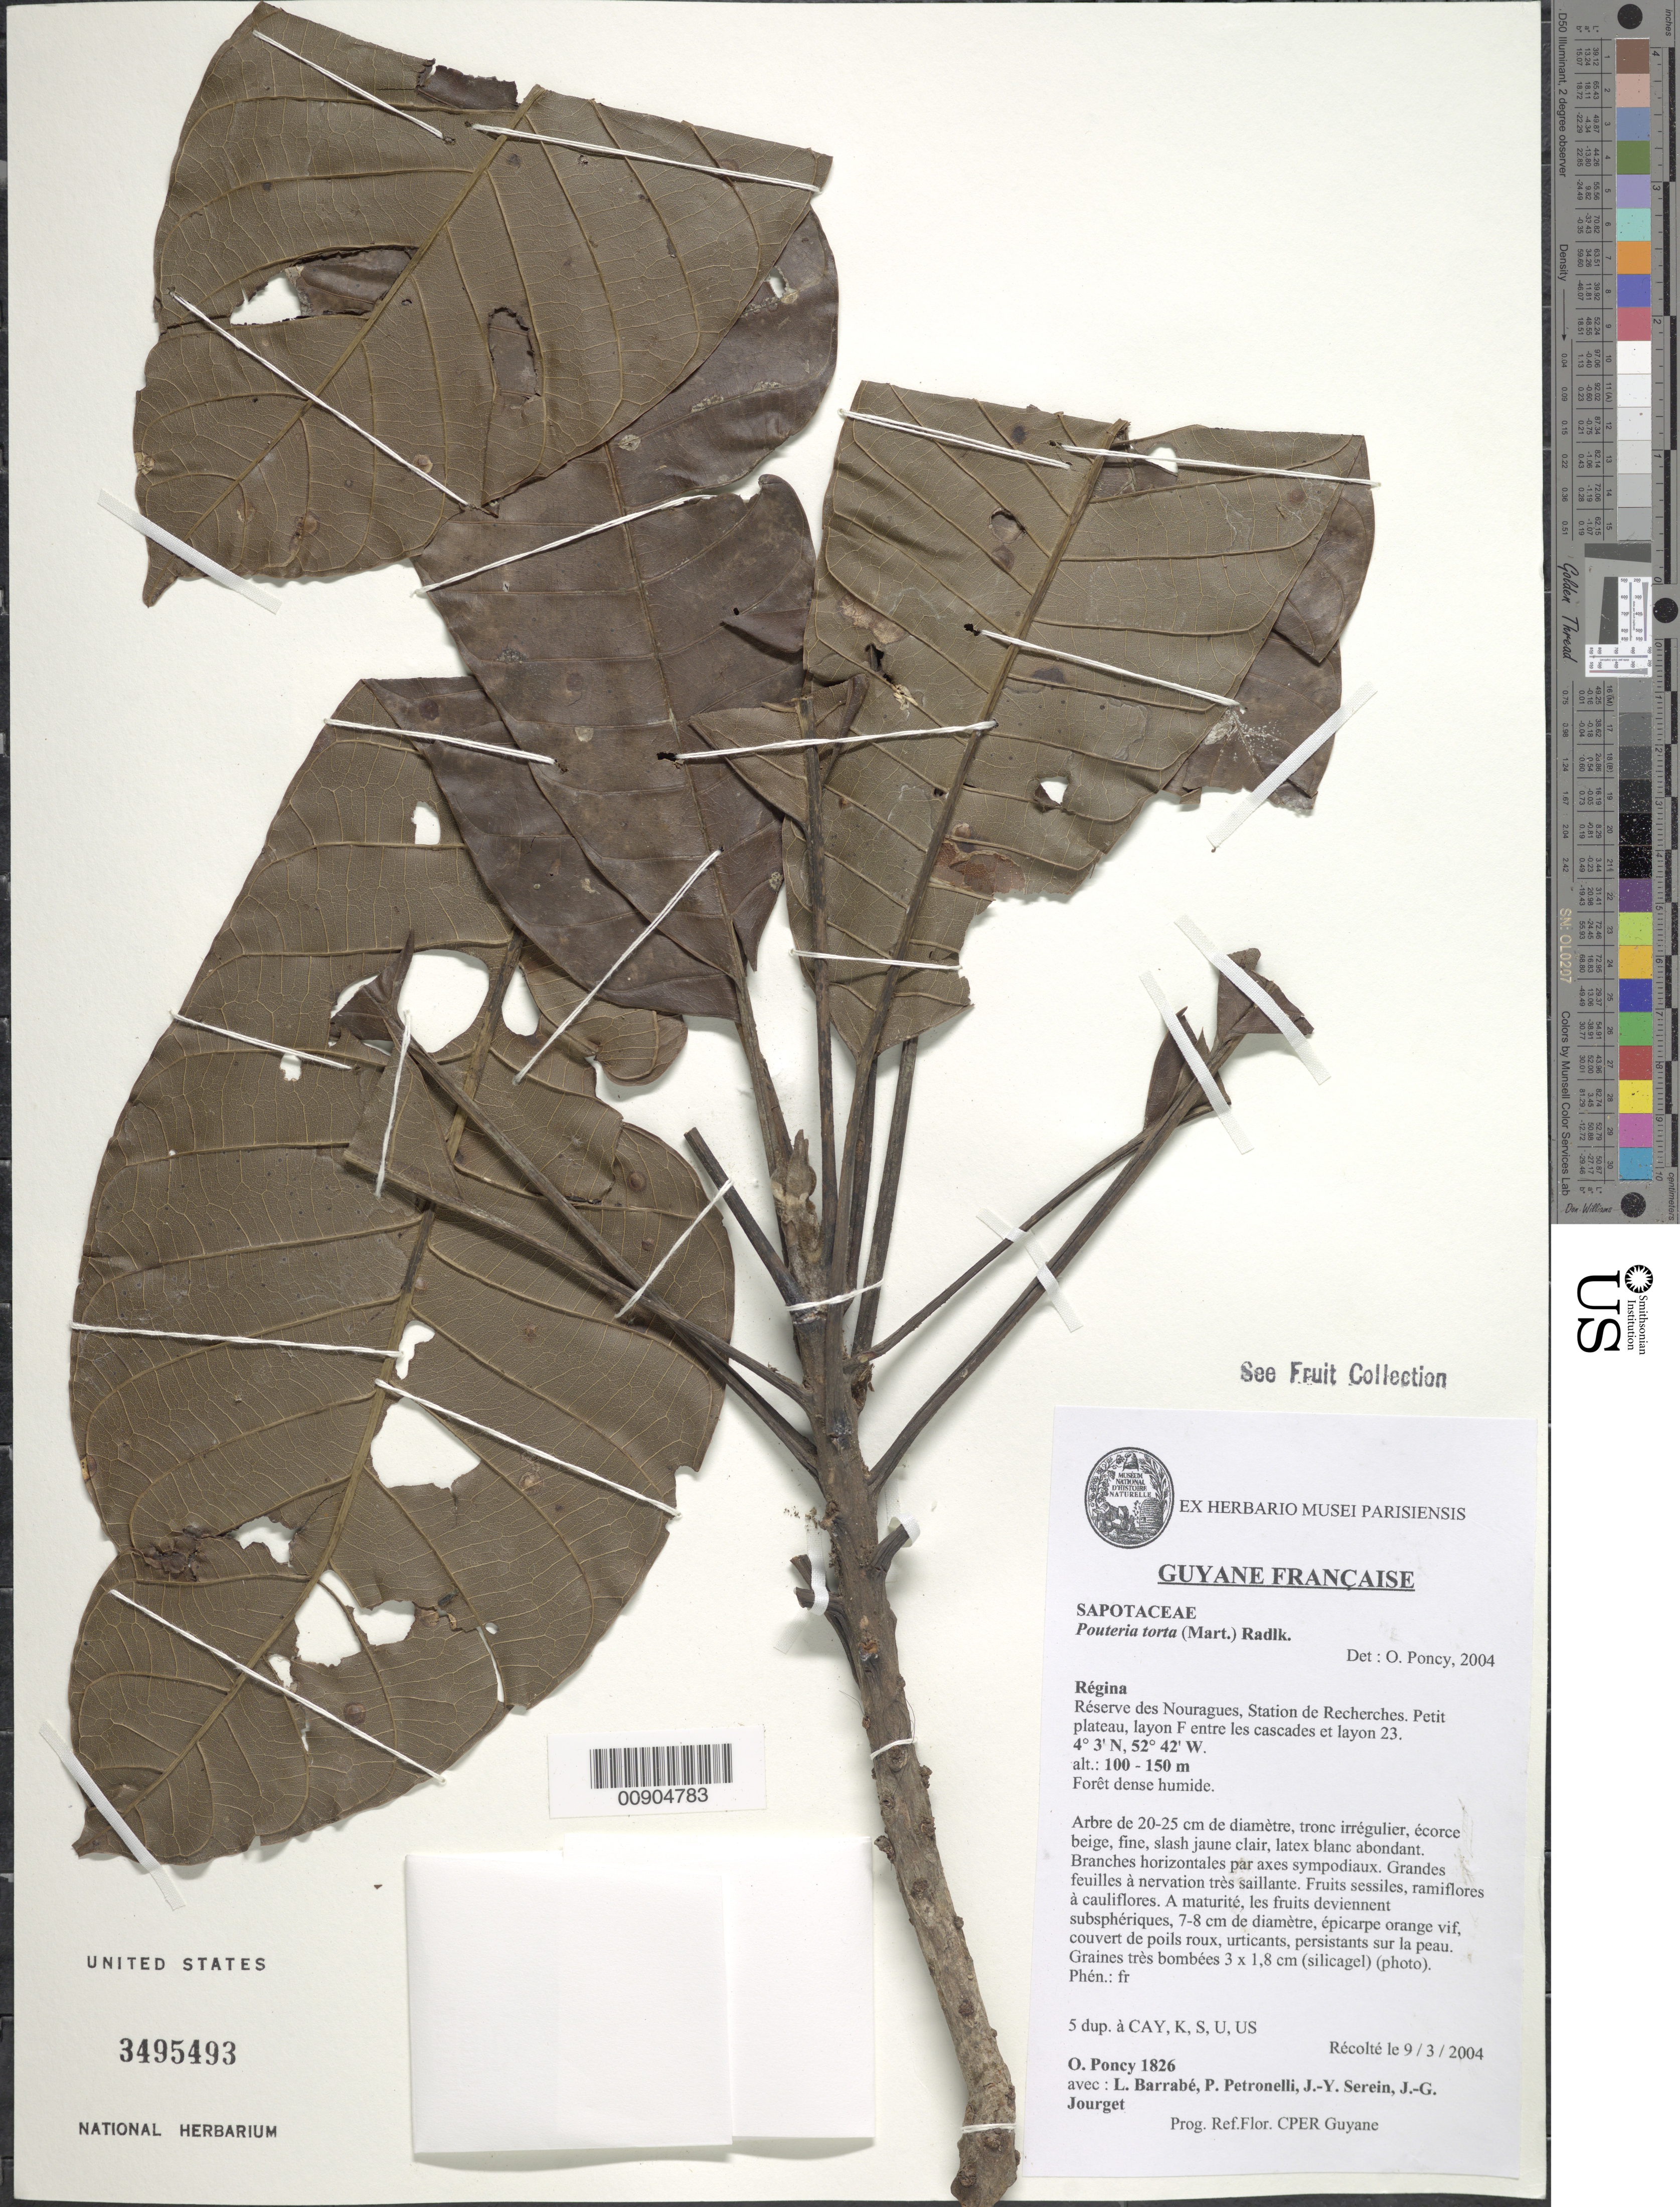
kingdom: Plantae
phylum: Tracheophyta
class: Magnoliopsida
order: Ericales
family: Sapotaceae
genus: Pouteria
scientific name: Pouteria torta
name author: Radlk.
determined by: Poncy, O.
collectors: O. Poncy, L. Barrabé, P. Petronelli, J. Serein & J. Jourget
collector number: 1826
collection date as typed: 9-Mar-04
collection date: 2004-03-09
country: French Guiana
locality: Régina, Réserve des Nouragues, Station de Recherches. Petit plateau, layon F entre les cascades et layon 23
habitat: Forêt dense humide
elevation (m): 100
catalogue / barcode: US 3495493